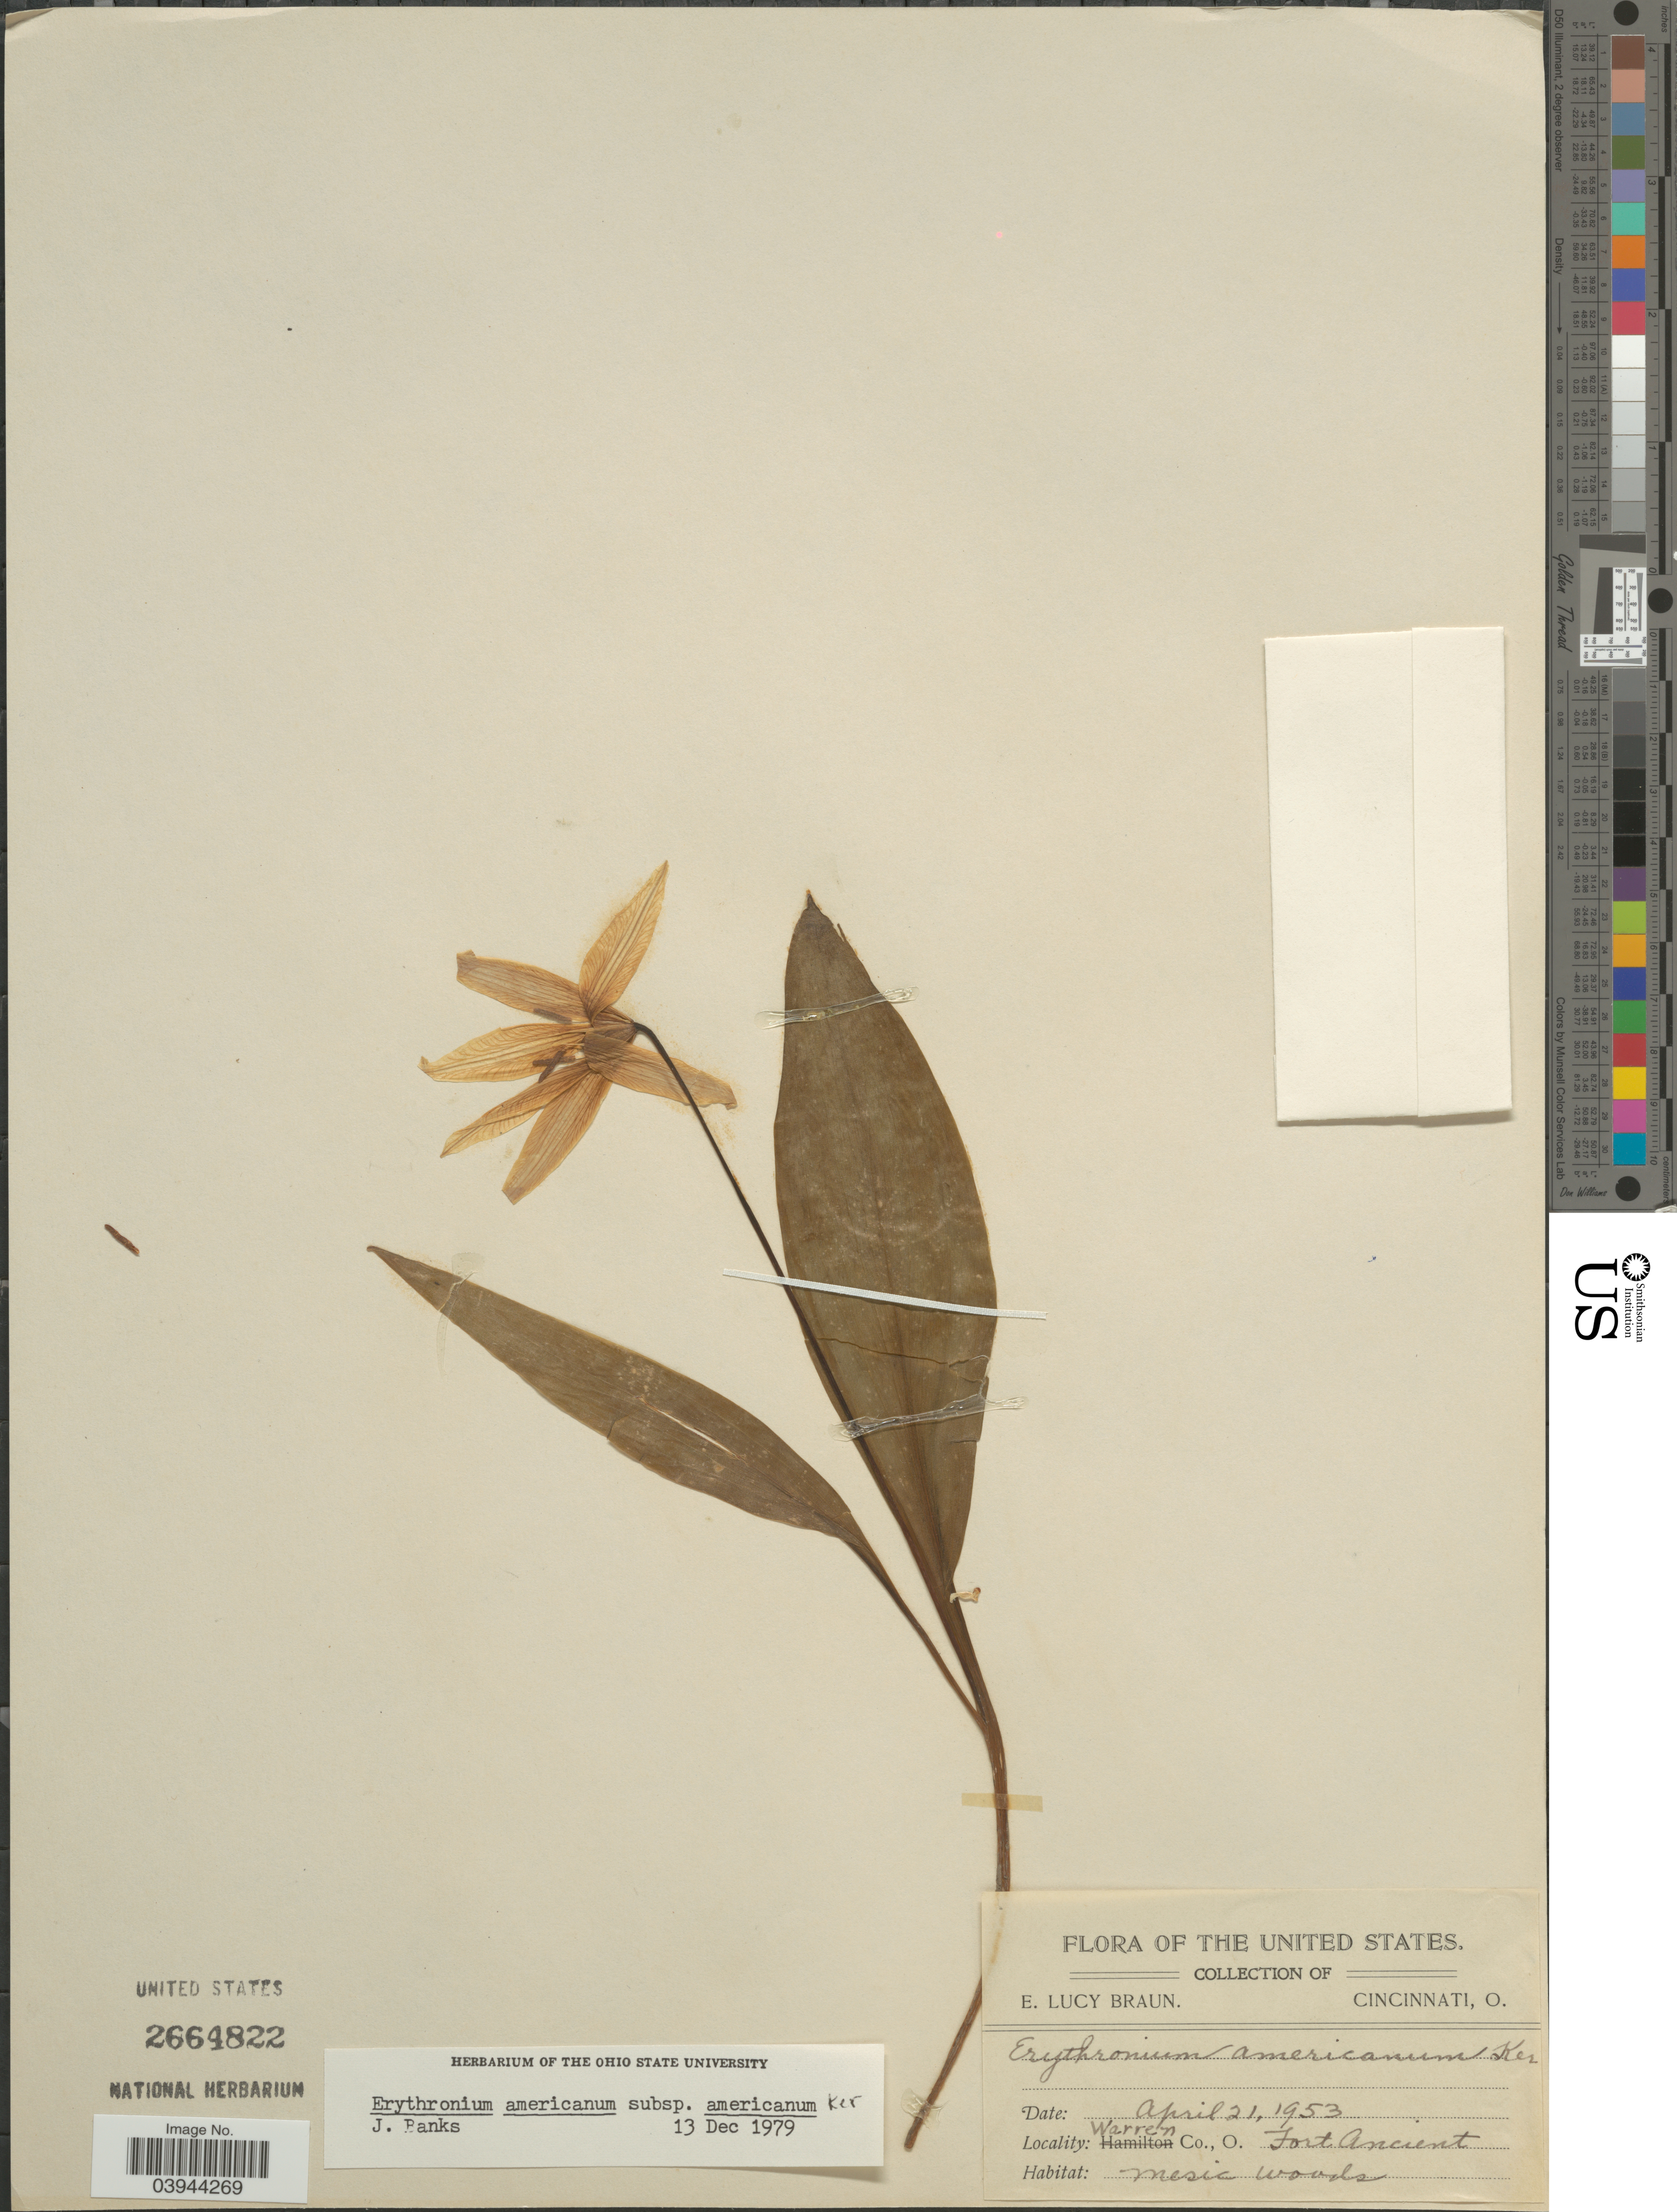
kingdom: Plantae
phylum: Tracheophyta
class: Liliopsida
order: Liliales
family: Liliaceae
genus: Erythronium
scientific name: Erythronium americanum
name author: Ker Gawl.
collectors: E. L. Braun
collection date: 1953-04-21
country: United States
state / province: Ohio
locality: Warren Co. Fort Ancient.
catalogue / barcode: US 2664822